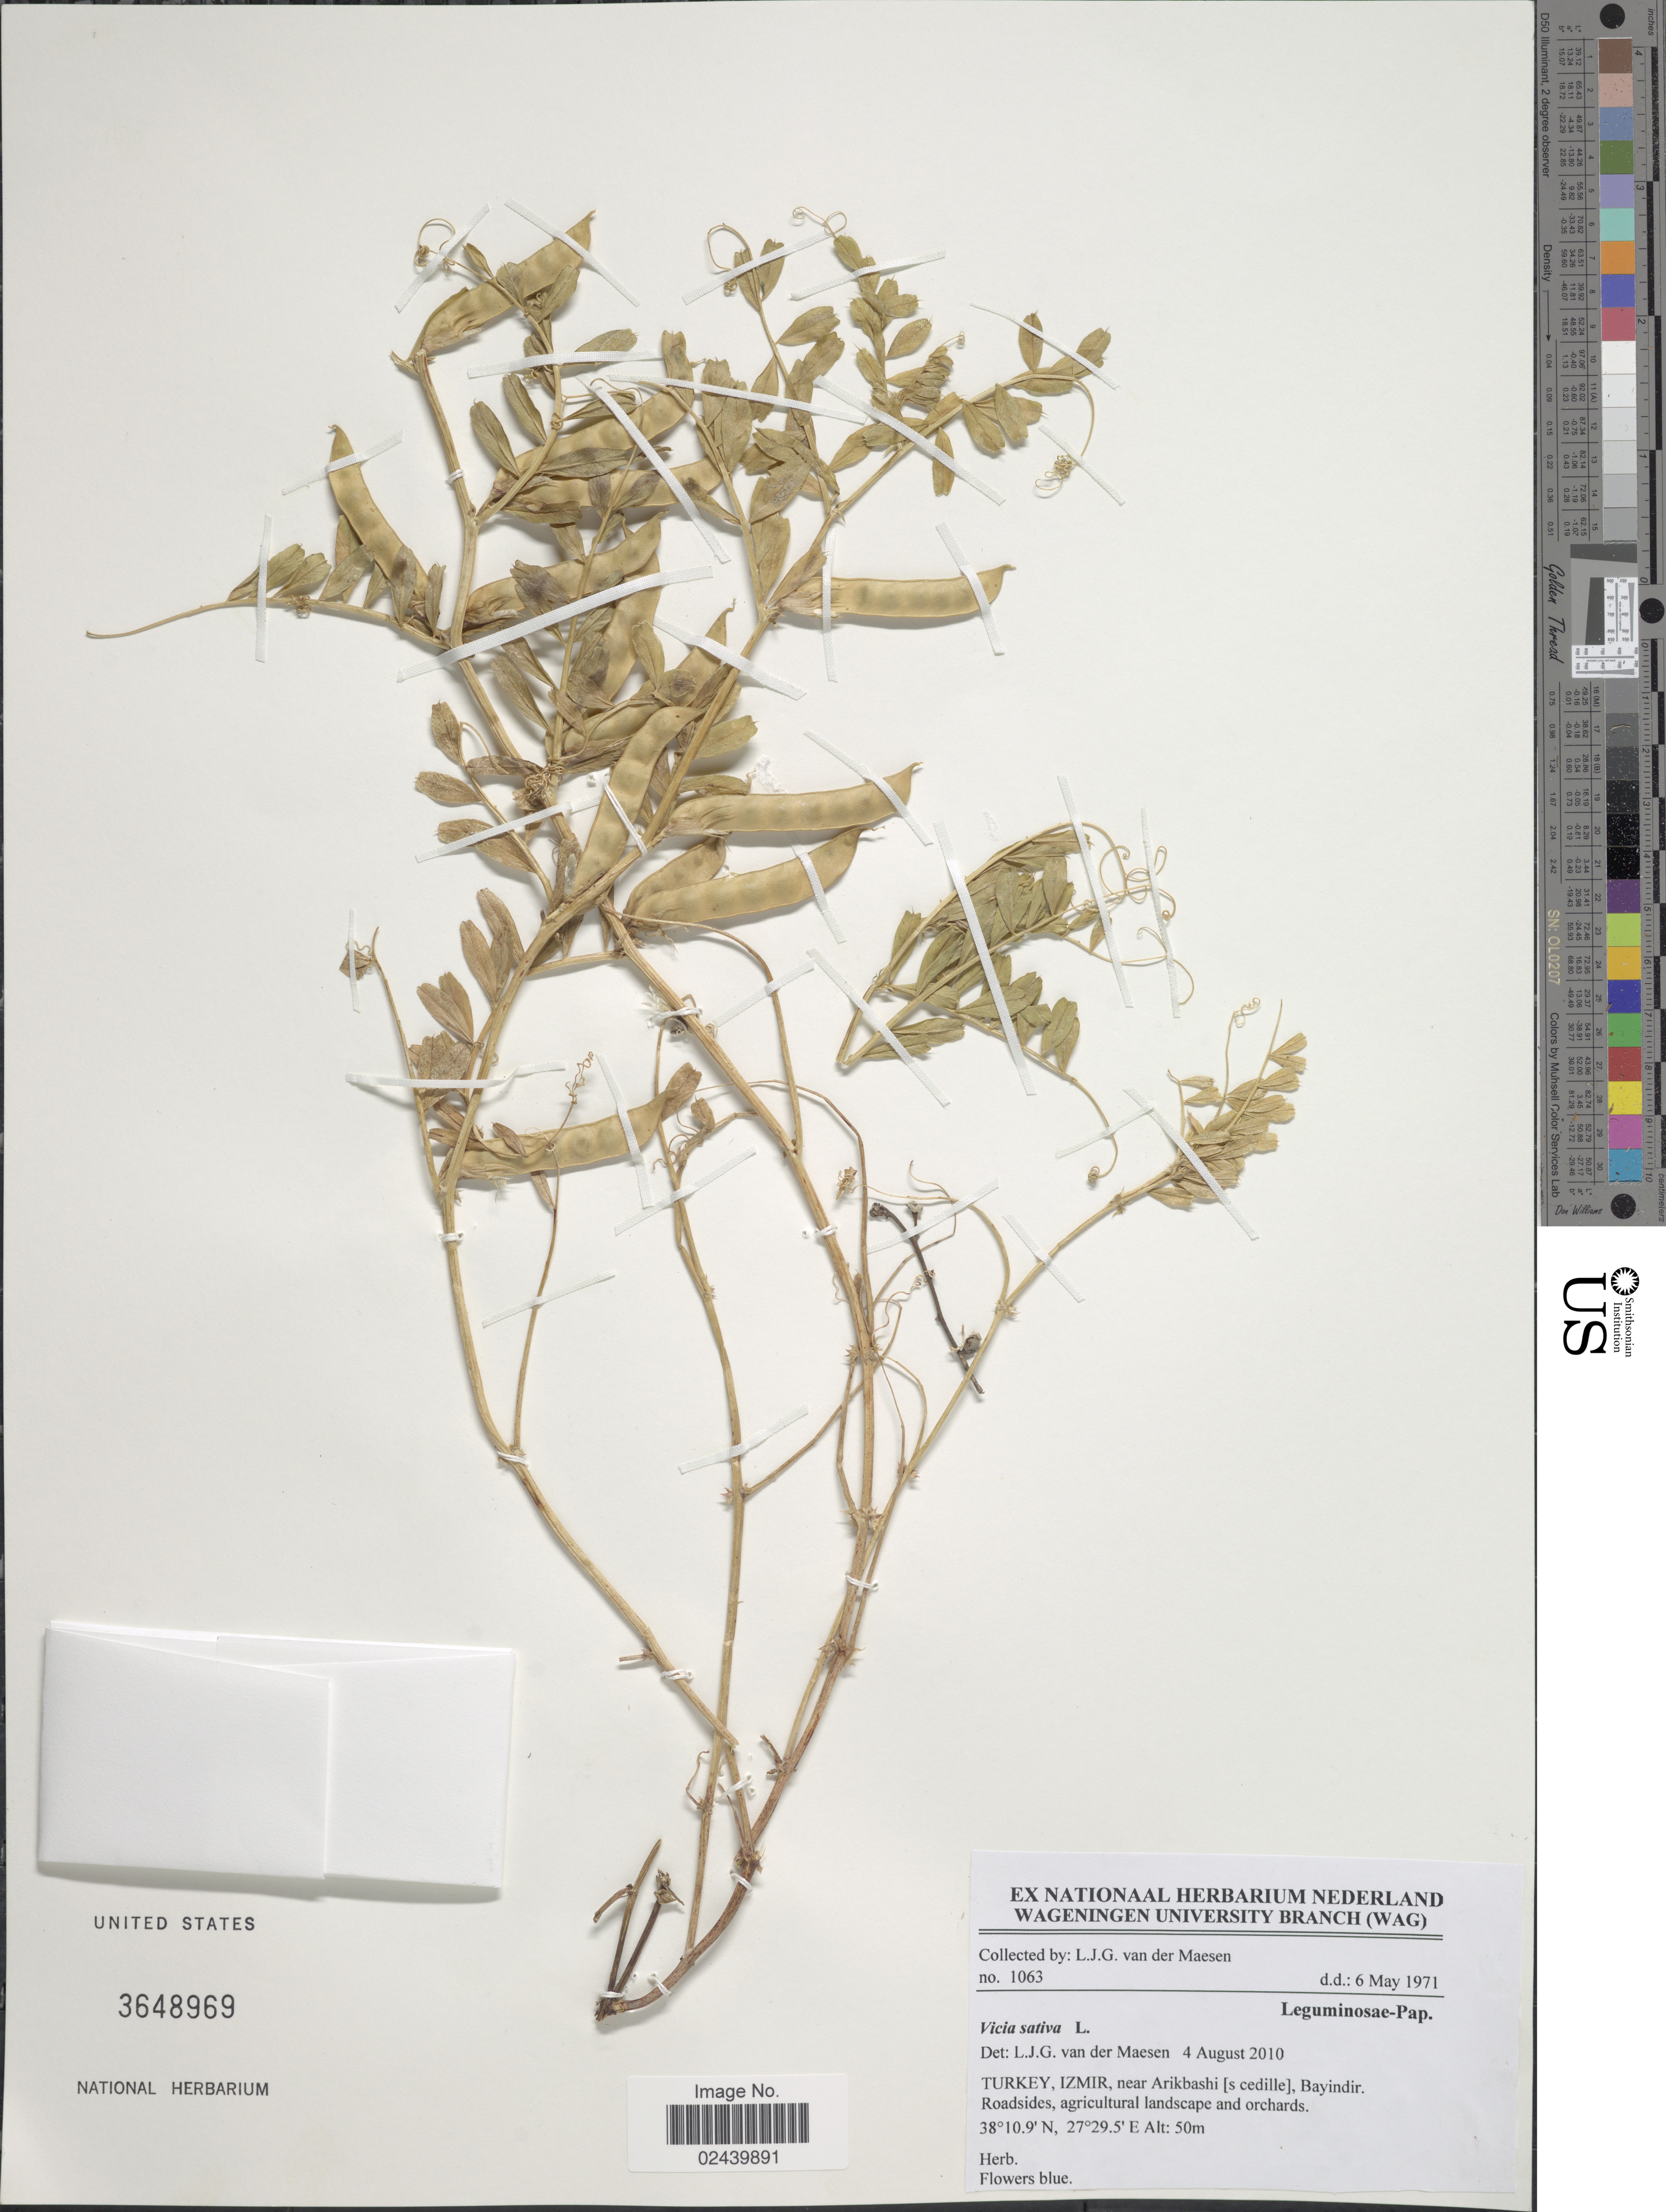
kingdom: Plantae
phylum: Tracheophyta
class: Magnoliopsida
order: Fabales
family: Fabaceae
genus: Vicia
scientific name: Vicia sativa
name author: L.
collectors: L. van der Maesen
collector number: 1063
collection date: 1971-05-06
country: Turkey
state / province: Izmir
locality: Near Arikbashi [s cedille], Bayindir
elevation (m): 50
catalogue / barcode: US 3648969